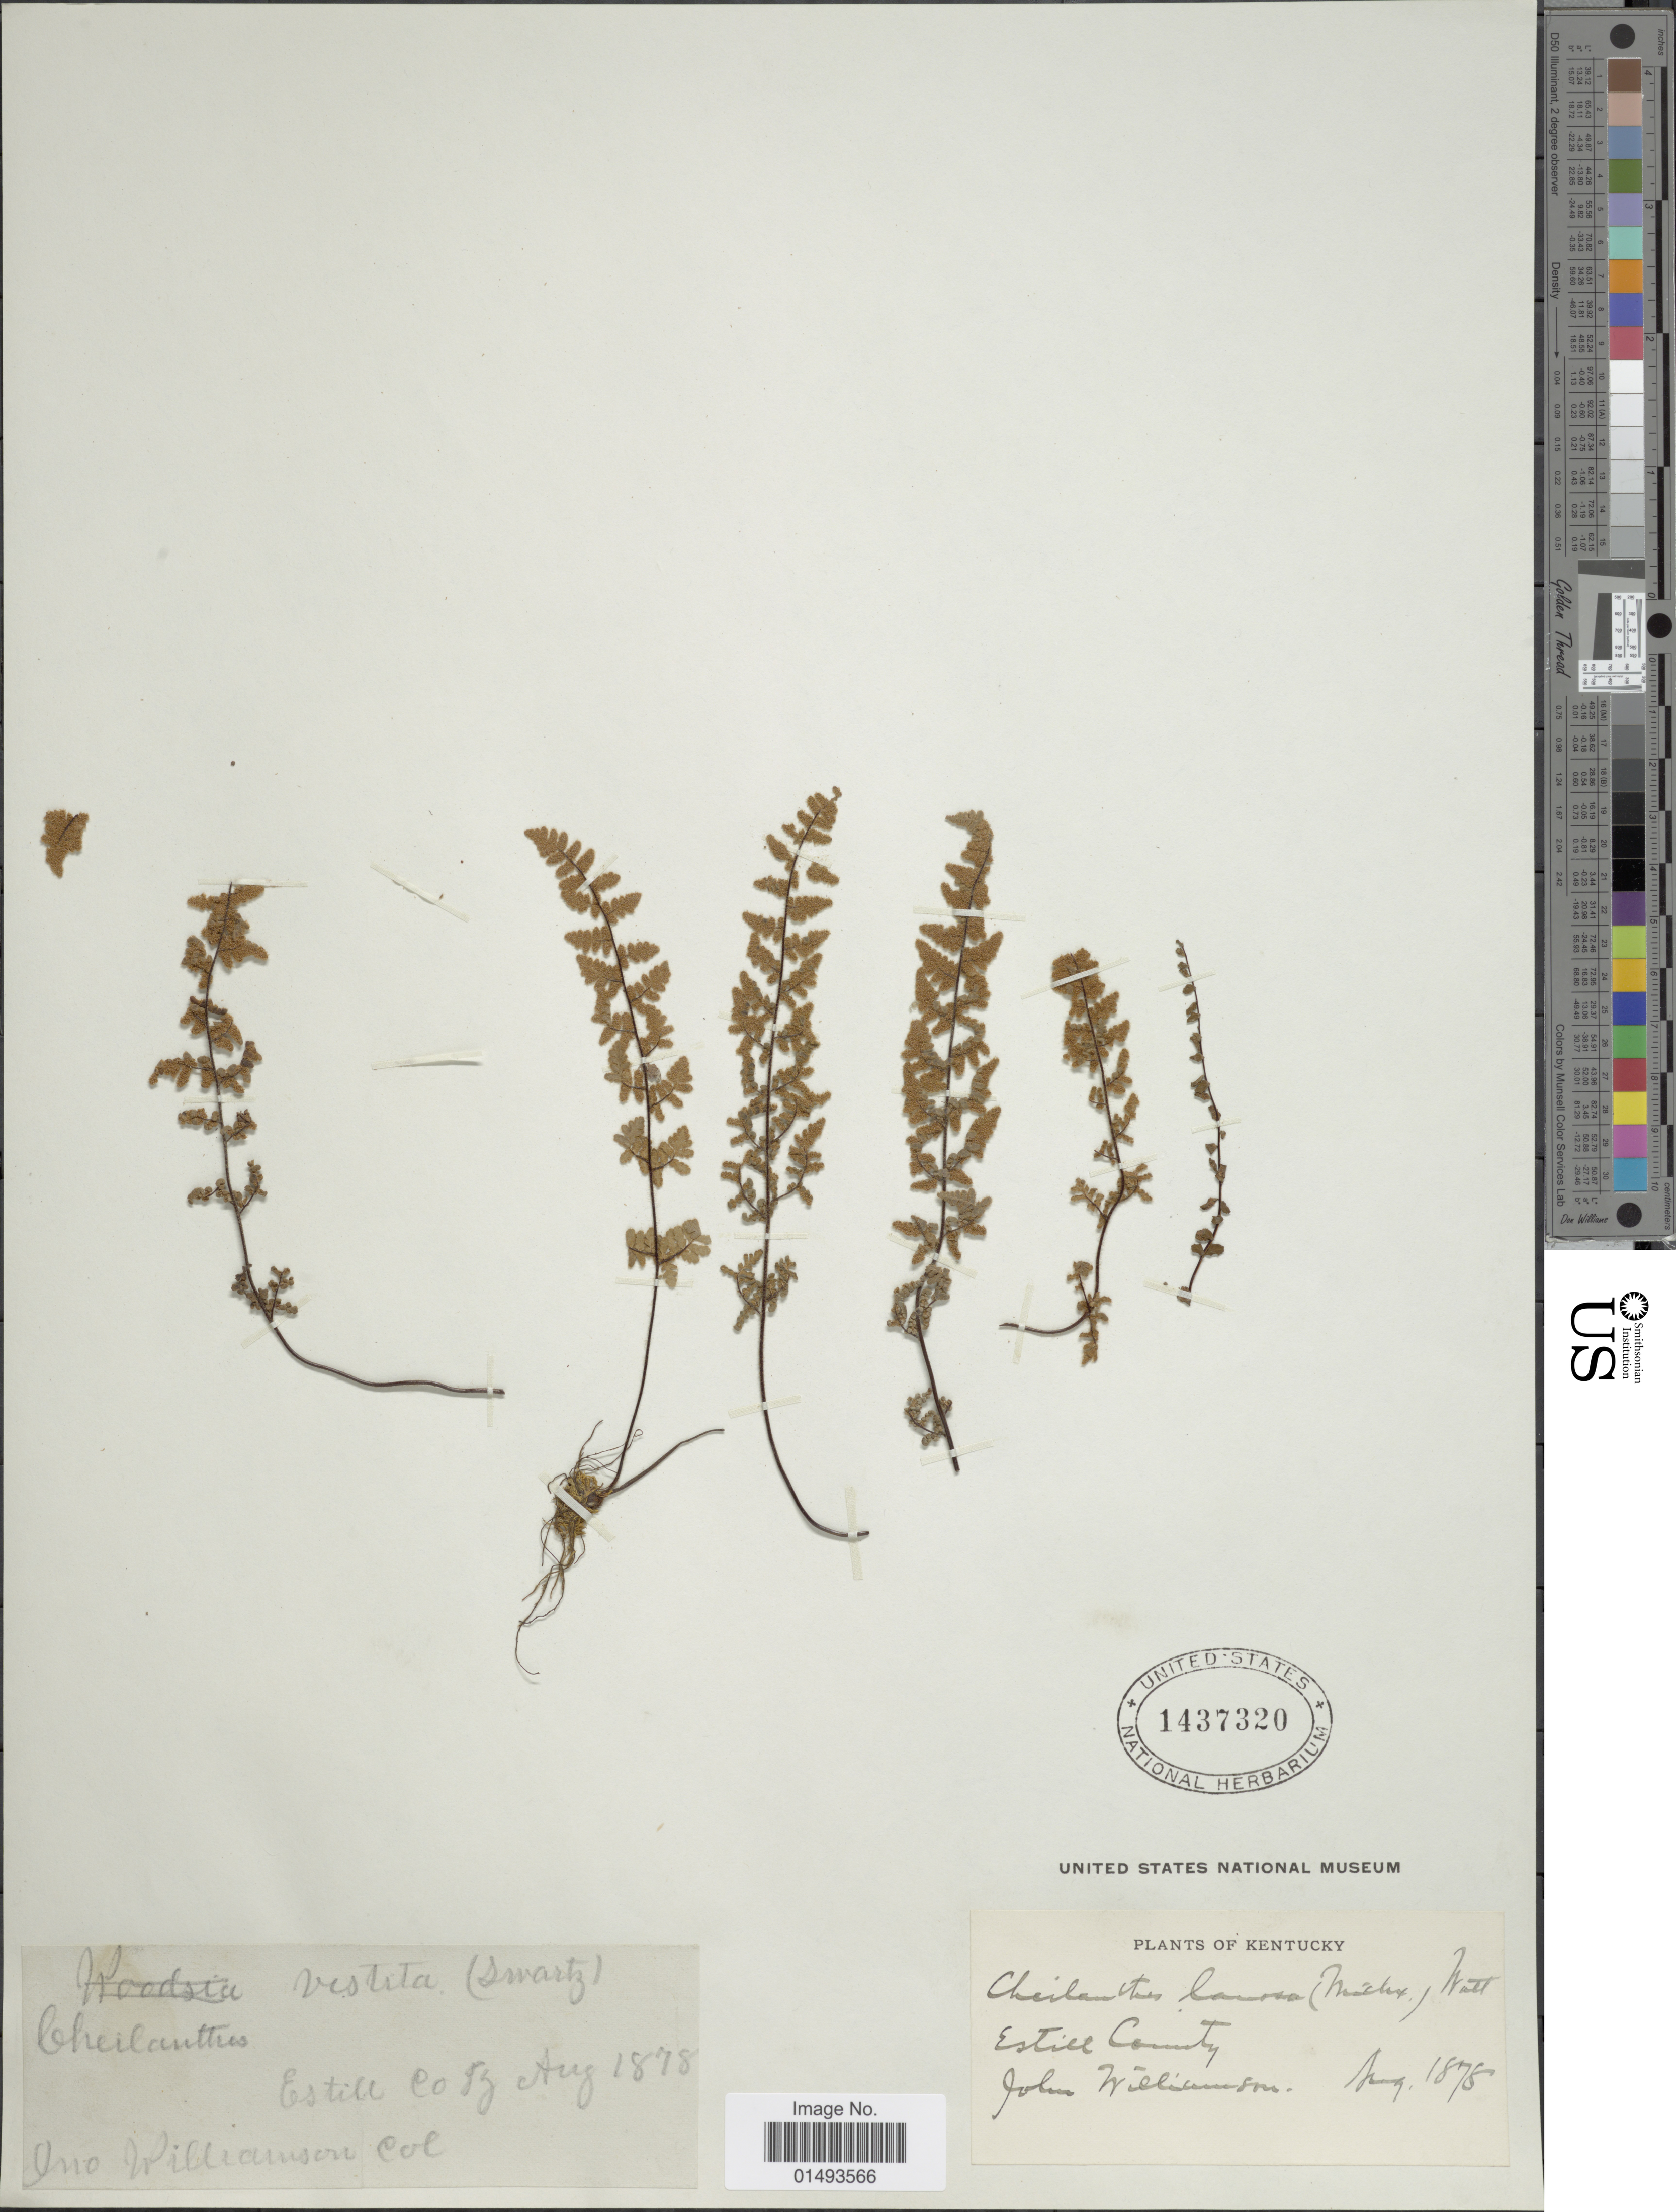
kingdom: Plantae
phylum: Tracheophyta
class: Polypodiopsida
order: Polypodiales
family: Pteridaceae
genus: Myriopteris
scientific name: Myriopteris lanosa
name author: (Michx.) Grusz & Windham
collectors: J. Williamson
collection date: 1878-08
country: United States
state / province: Kentucky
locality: Plants of Kentucky, Estill County.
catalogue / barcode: US 1437320